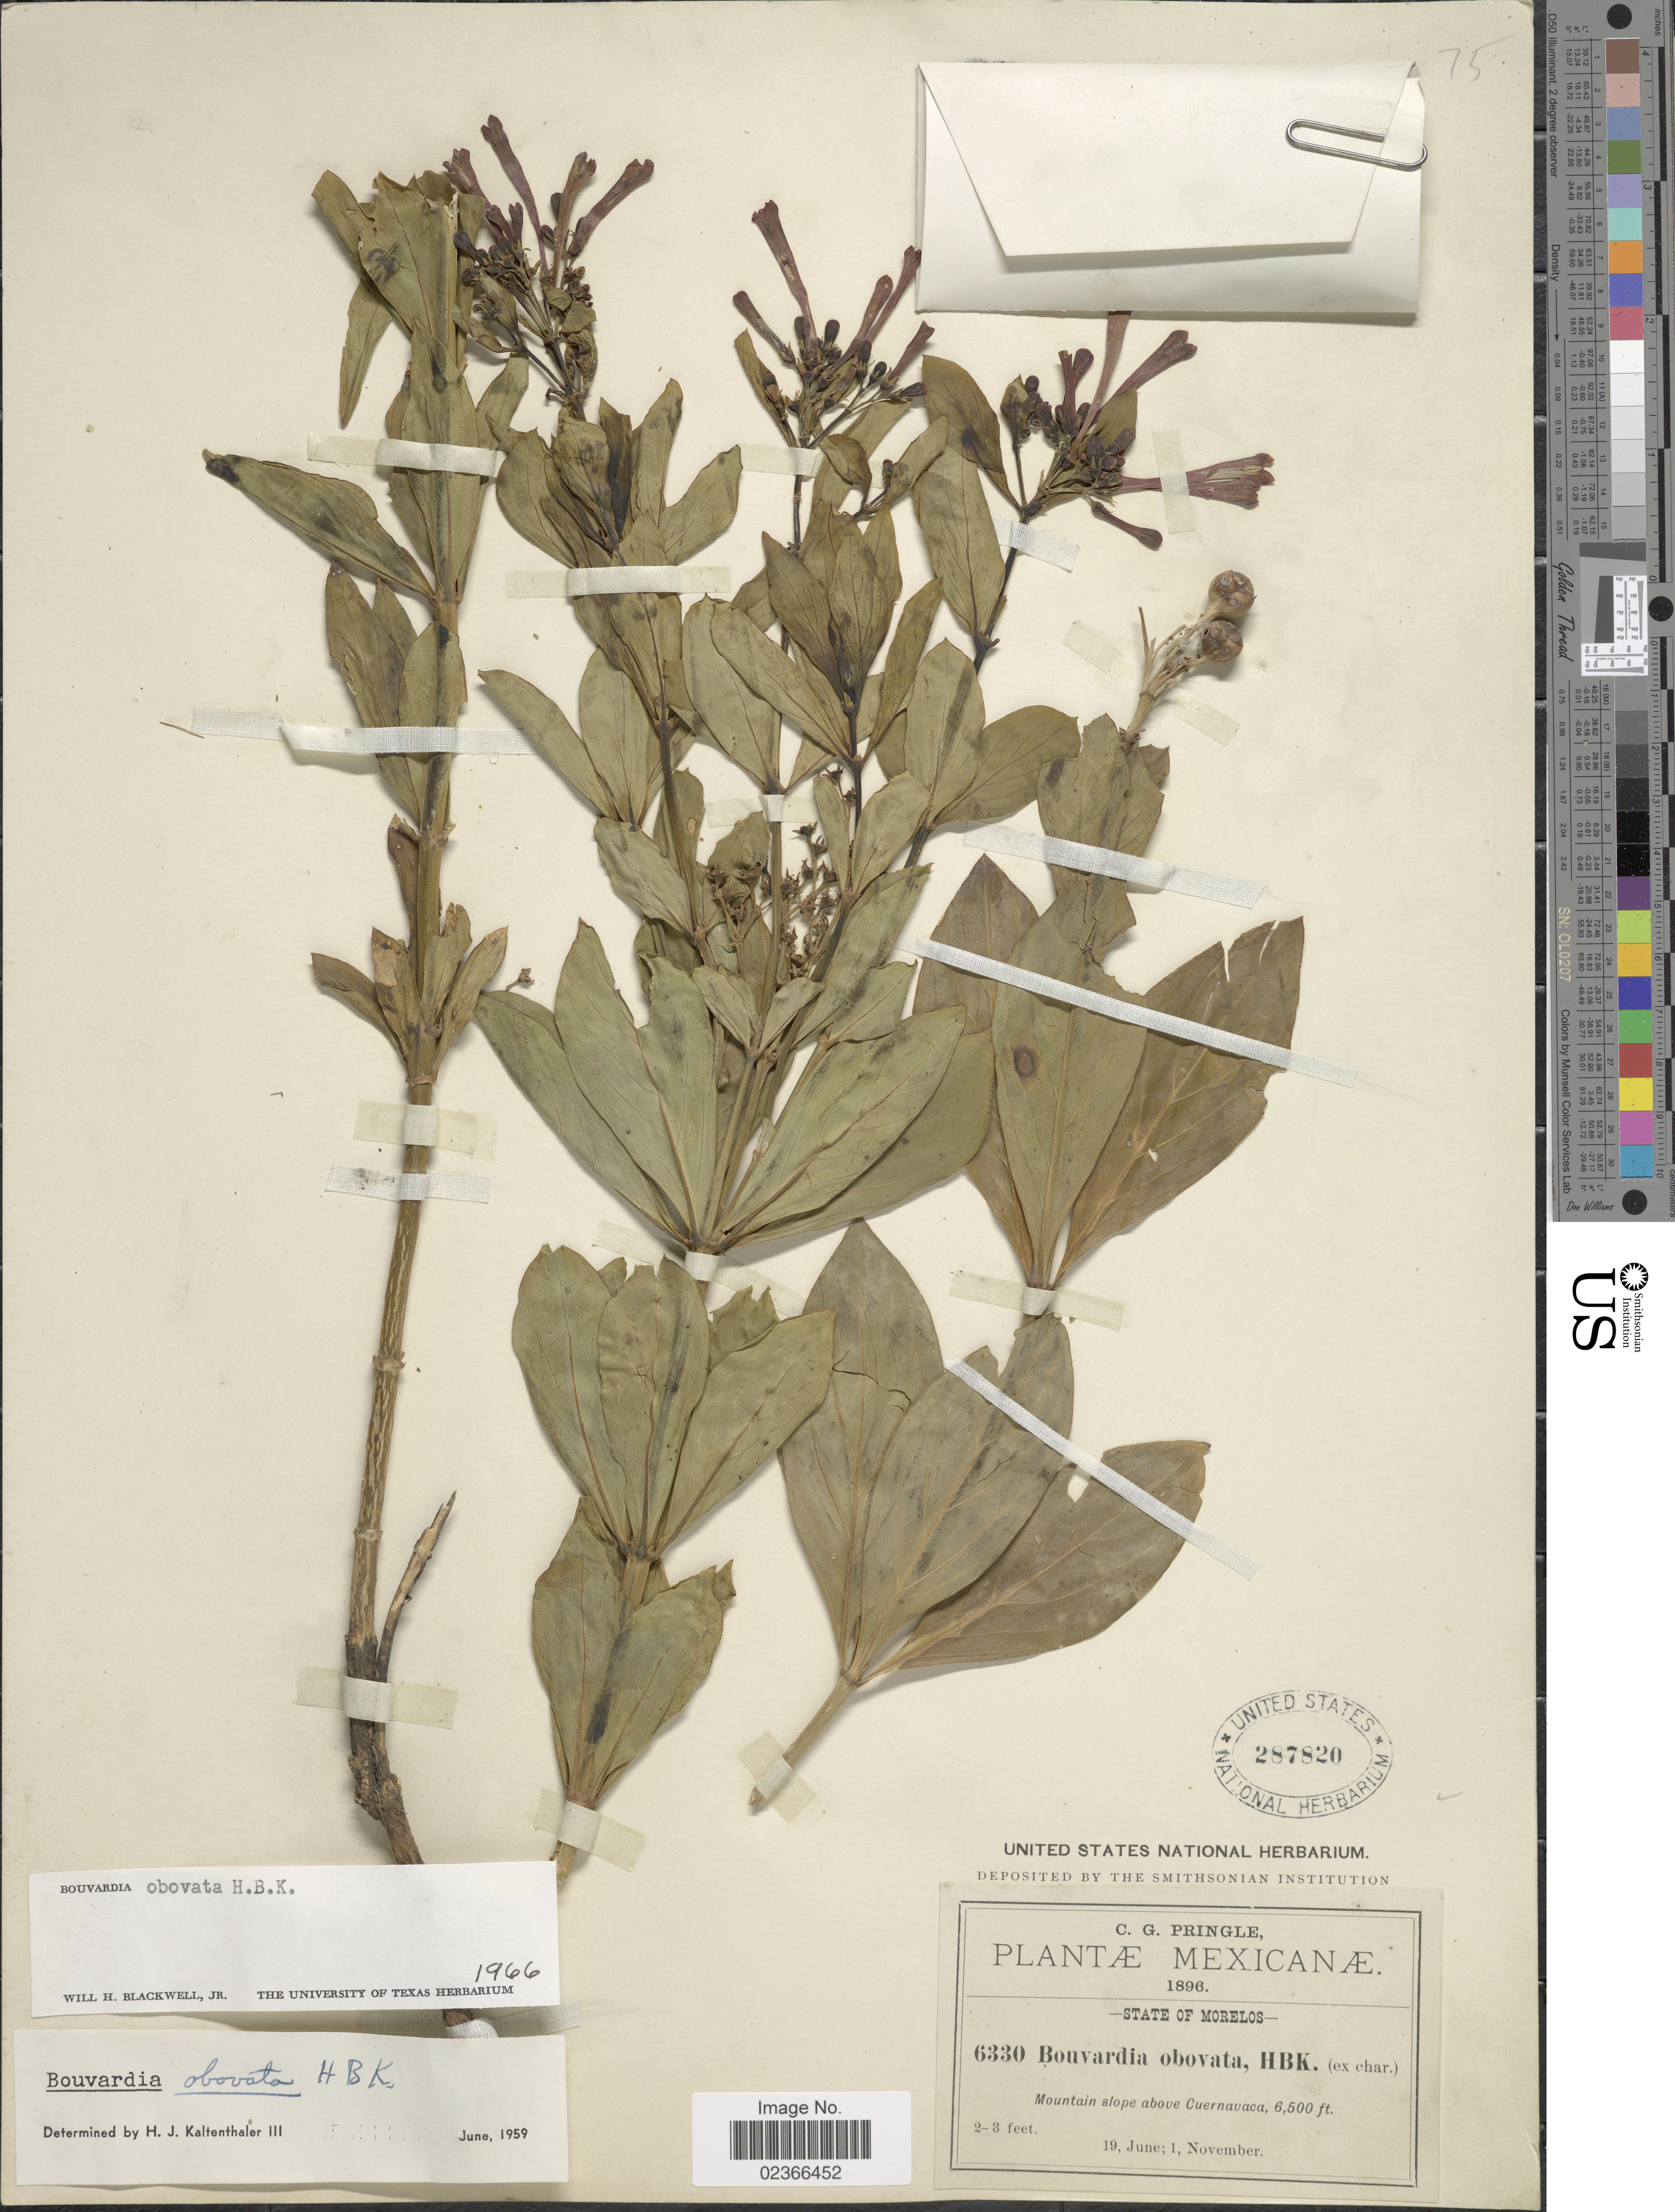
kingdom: Plantae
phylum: Tracheophyta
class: Magnoliopsida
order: Gentianales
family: Rubiaceae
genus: Bouvardia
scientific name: Bouvardia obovata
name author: Kunth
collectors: C. G. Pringle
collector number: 6330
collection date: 1896-06-19/1896-11-01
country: Mexico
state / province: Morelos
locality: Mountain slope above Cuernavaca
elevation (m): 1981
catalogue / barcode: US 287820